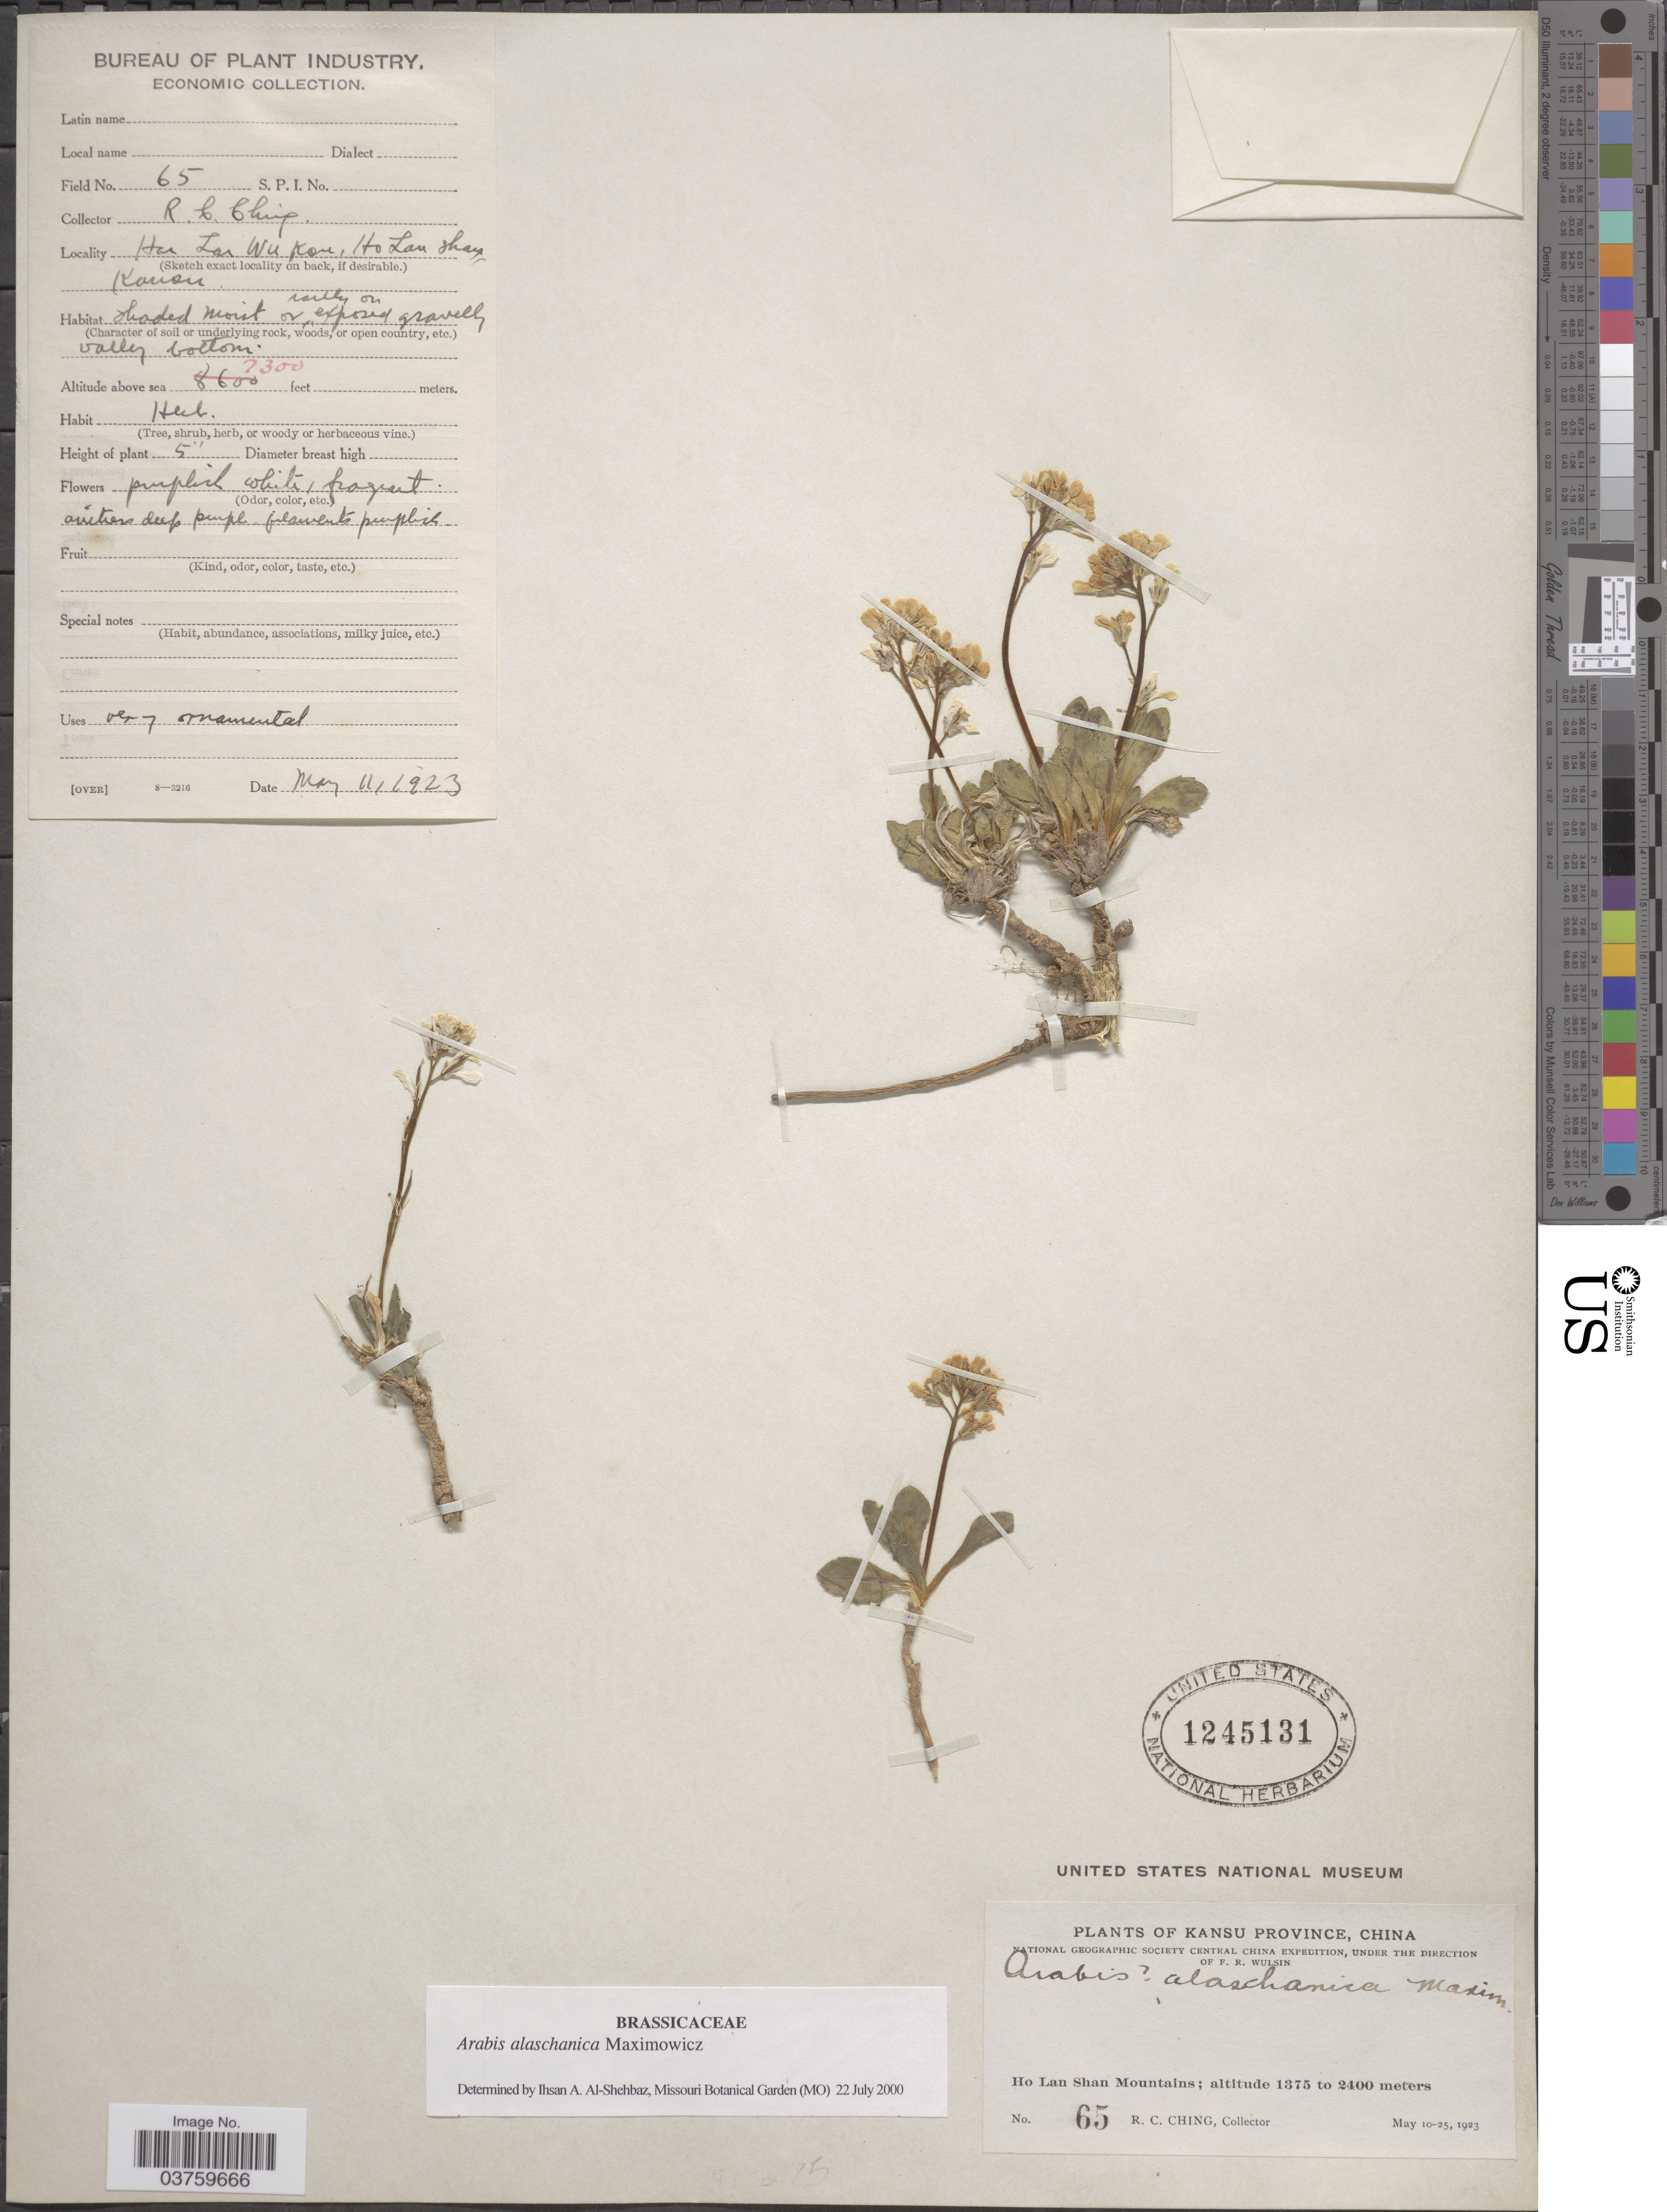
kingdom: Plantae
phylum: Tracheophyta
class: Magnoliopsida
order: Brassicales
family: Brassicaceae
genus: Arabis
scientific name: Arabis alaschanica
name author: Maxim.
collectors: R. C. Ching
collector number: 65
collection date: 1923-05-11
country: China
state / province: Gansu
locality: Kansu Province. Ho Lan Shan Mountains. Hai Lar Wu Kou.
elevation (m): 2225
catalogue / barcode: US 1245131